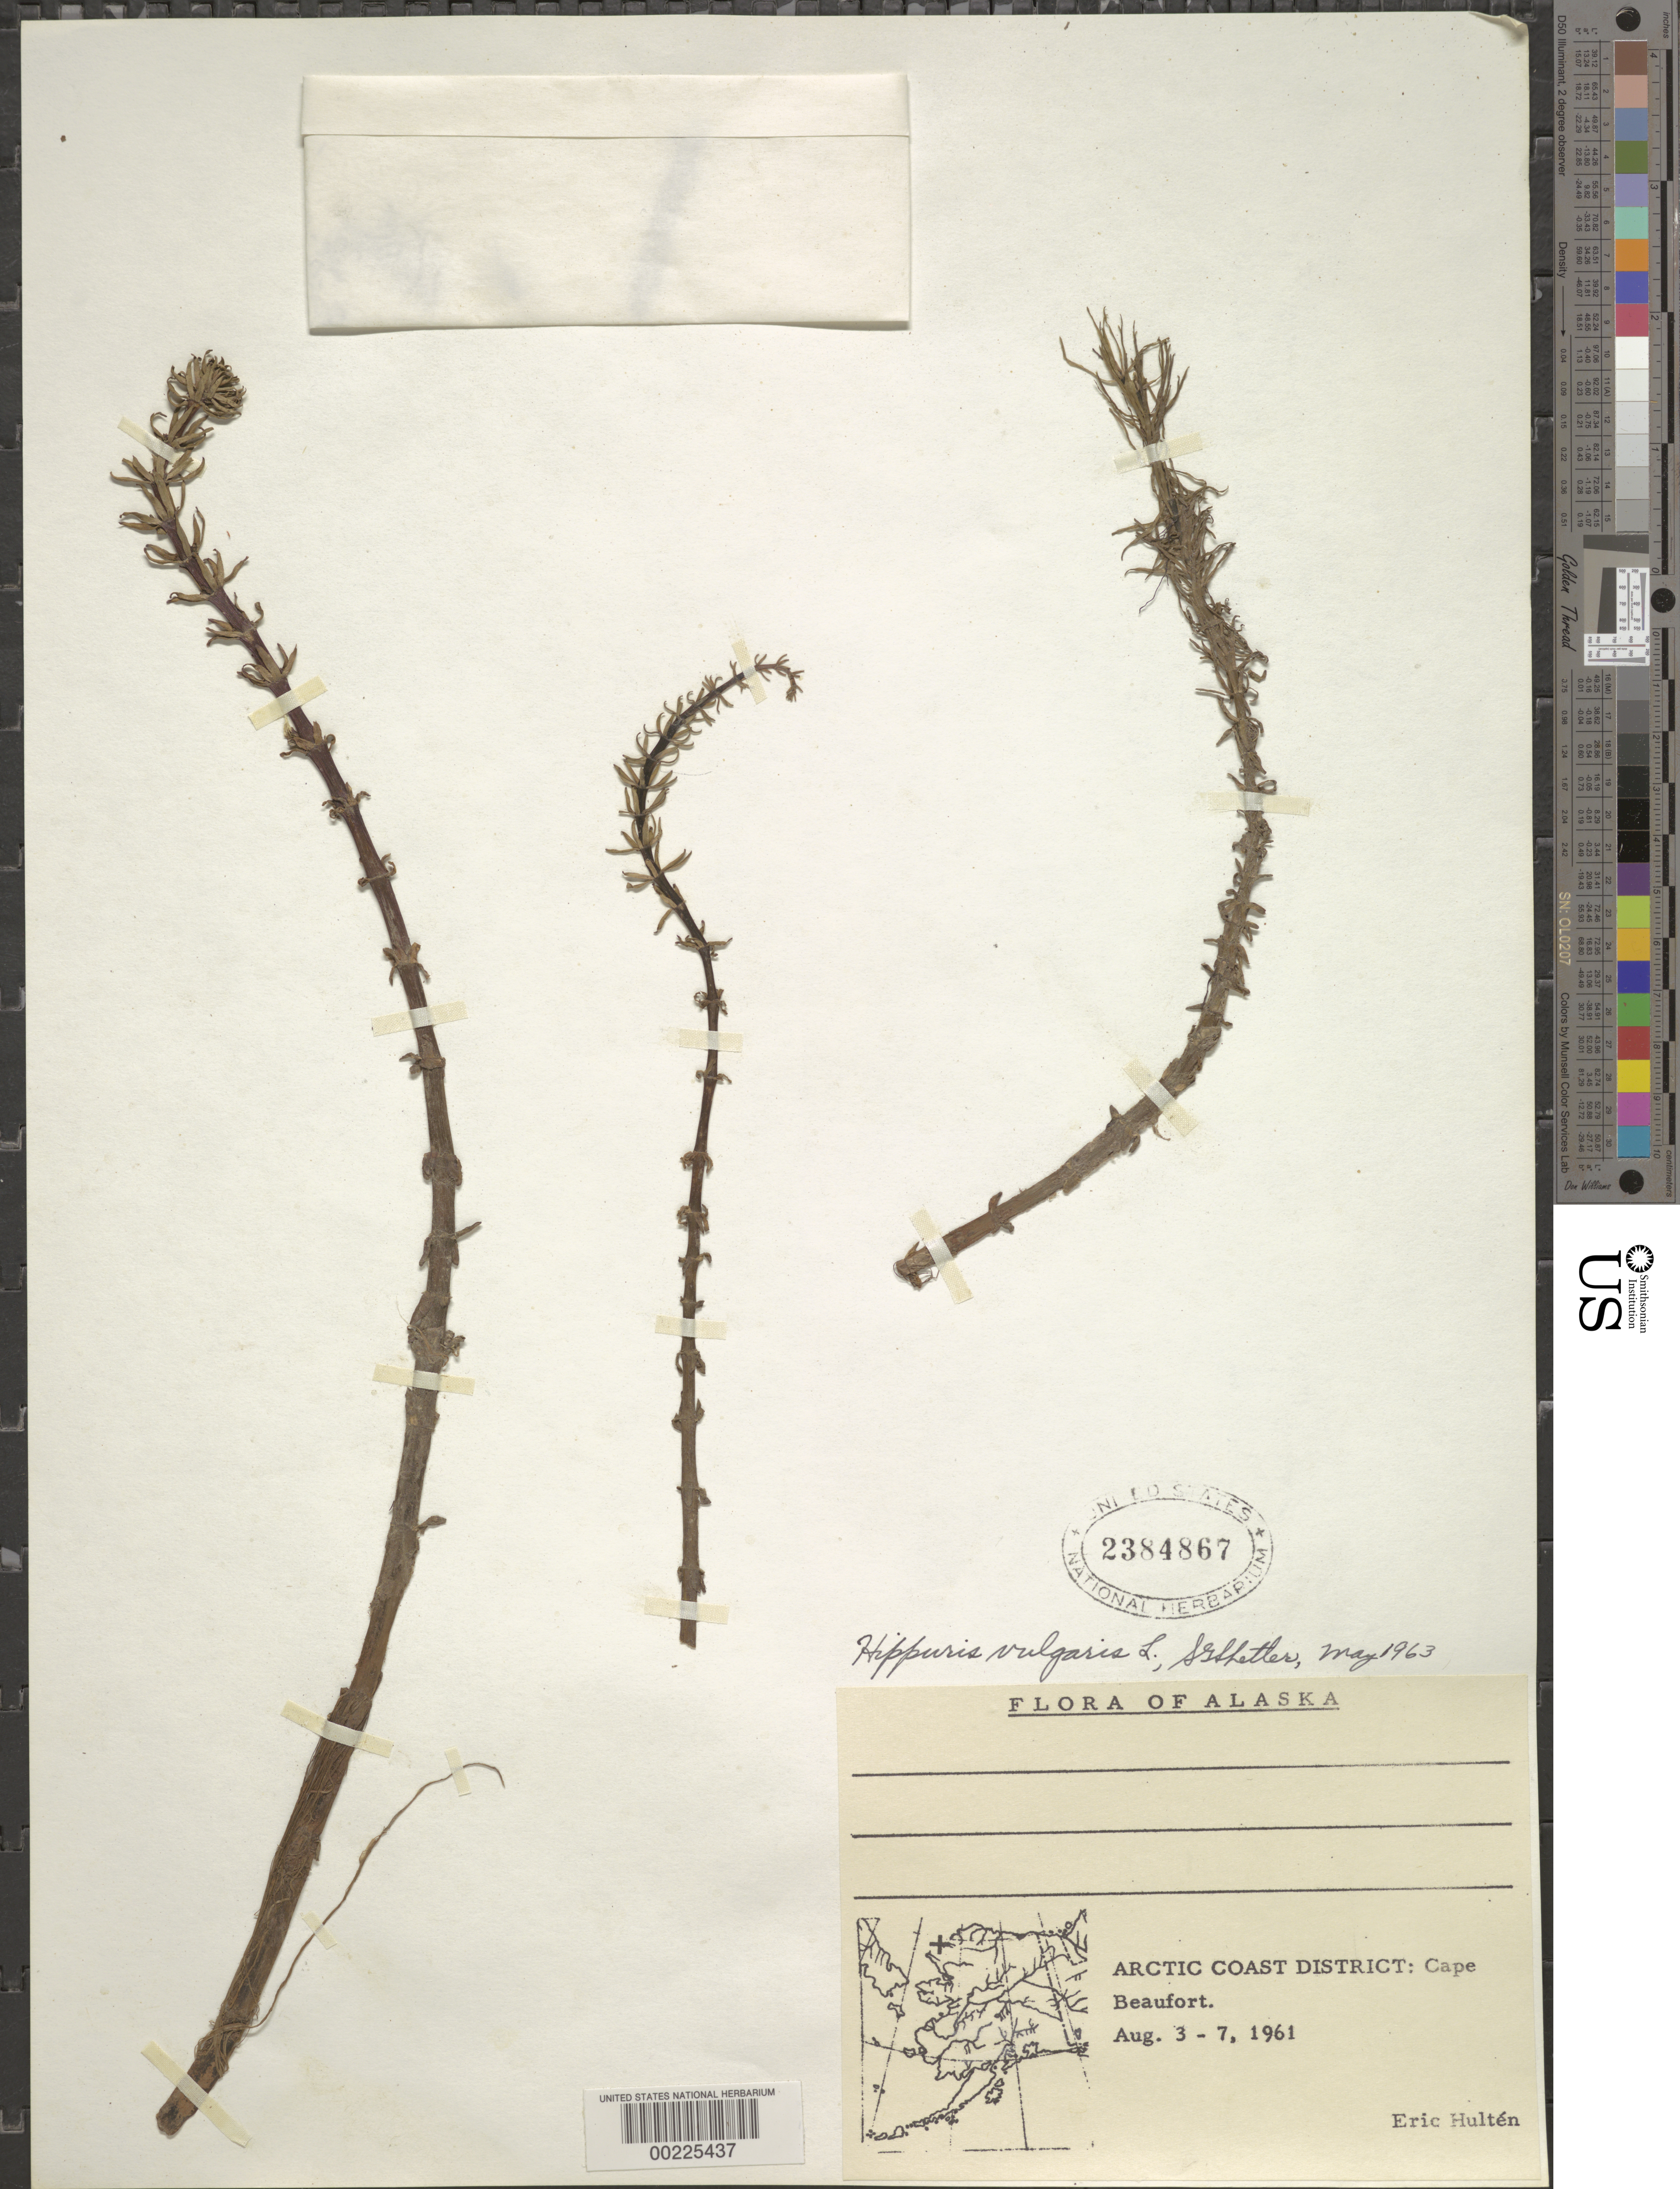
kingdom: Plantae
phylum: Tracheophyta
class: Magnoliopsida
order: Lamiales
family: Plantaginaceae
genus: Hippuris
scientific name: Hippuris vulgaris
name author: L.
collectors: E. G. Hultén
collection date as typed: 03 Aug 1961 to 07 Aug 1961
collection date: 1961-08-03/1961-08-07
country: United States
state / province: Alaska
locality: Arctic coast district: cape beaufort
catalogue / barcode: US 2384867